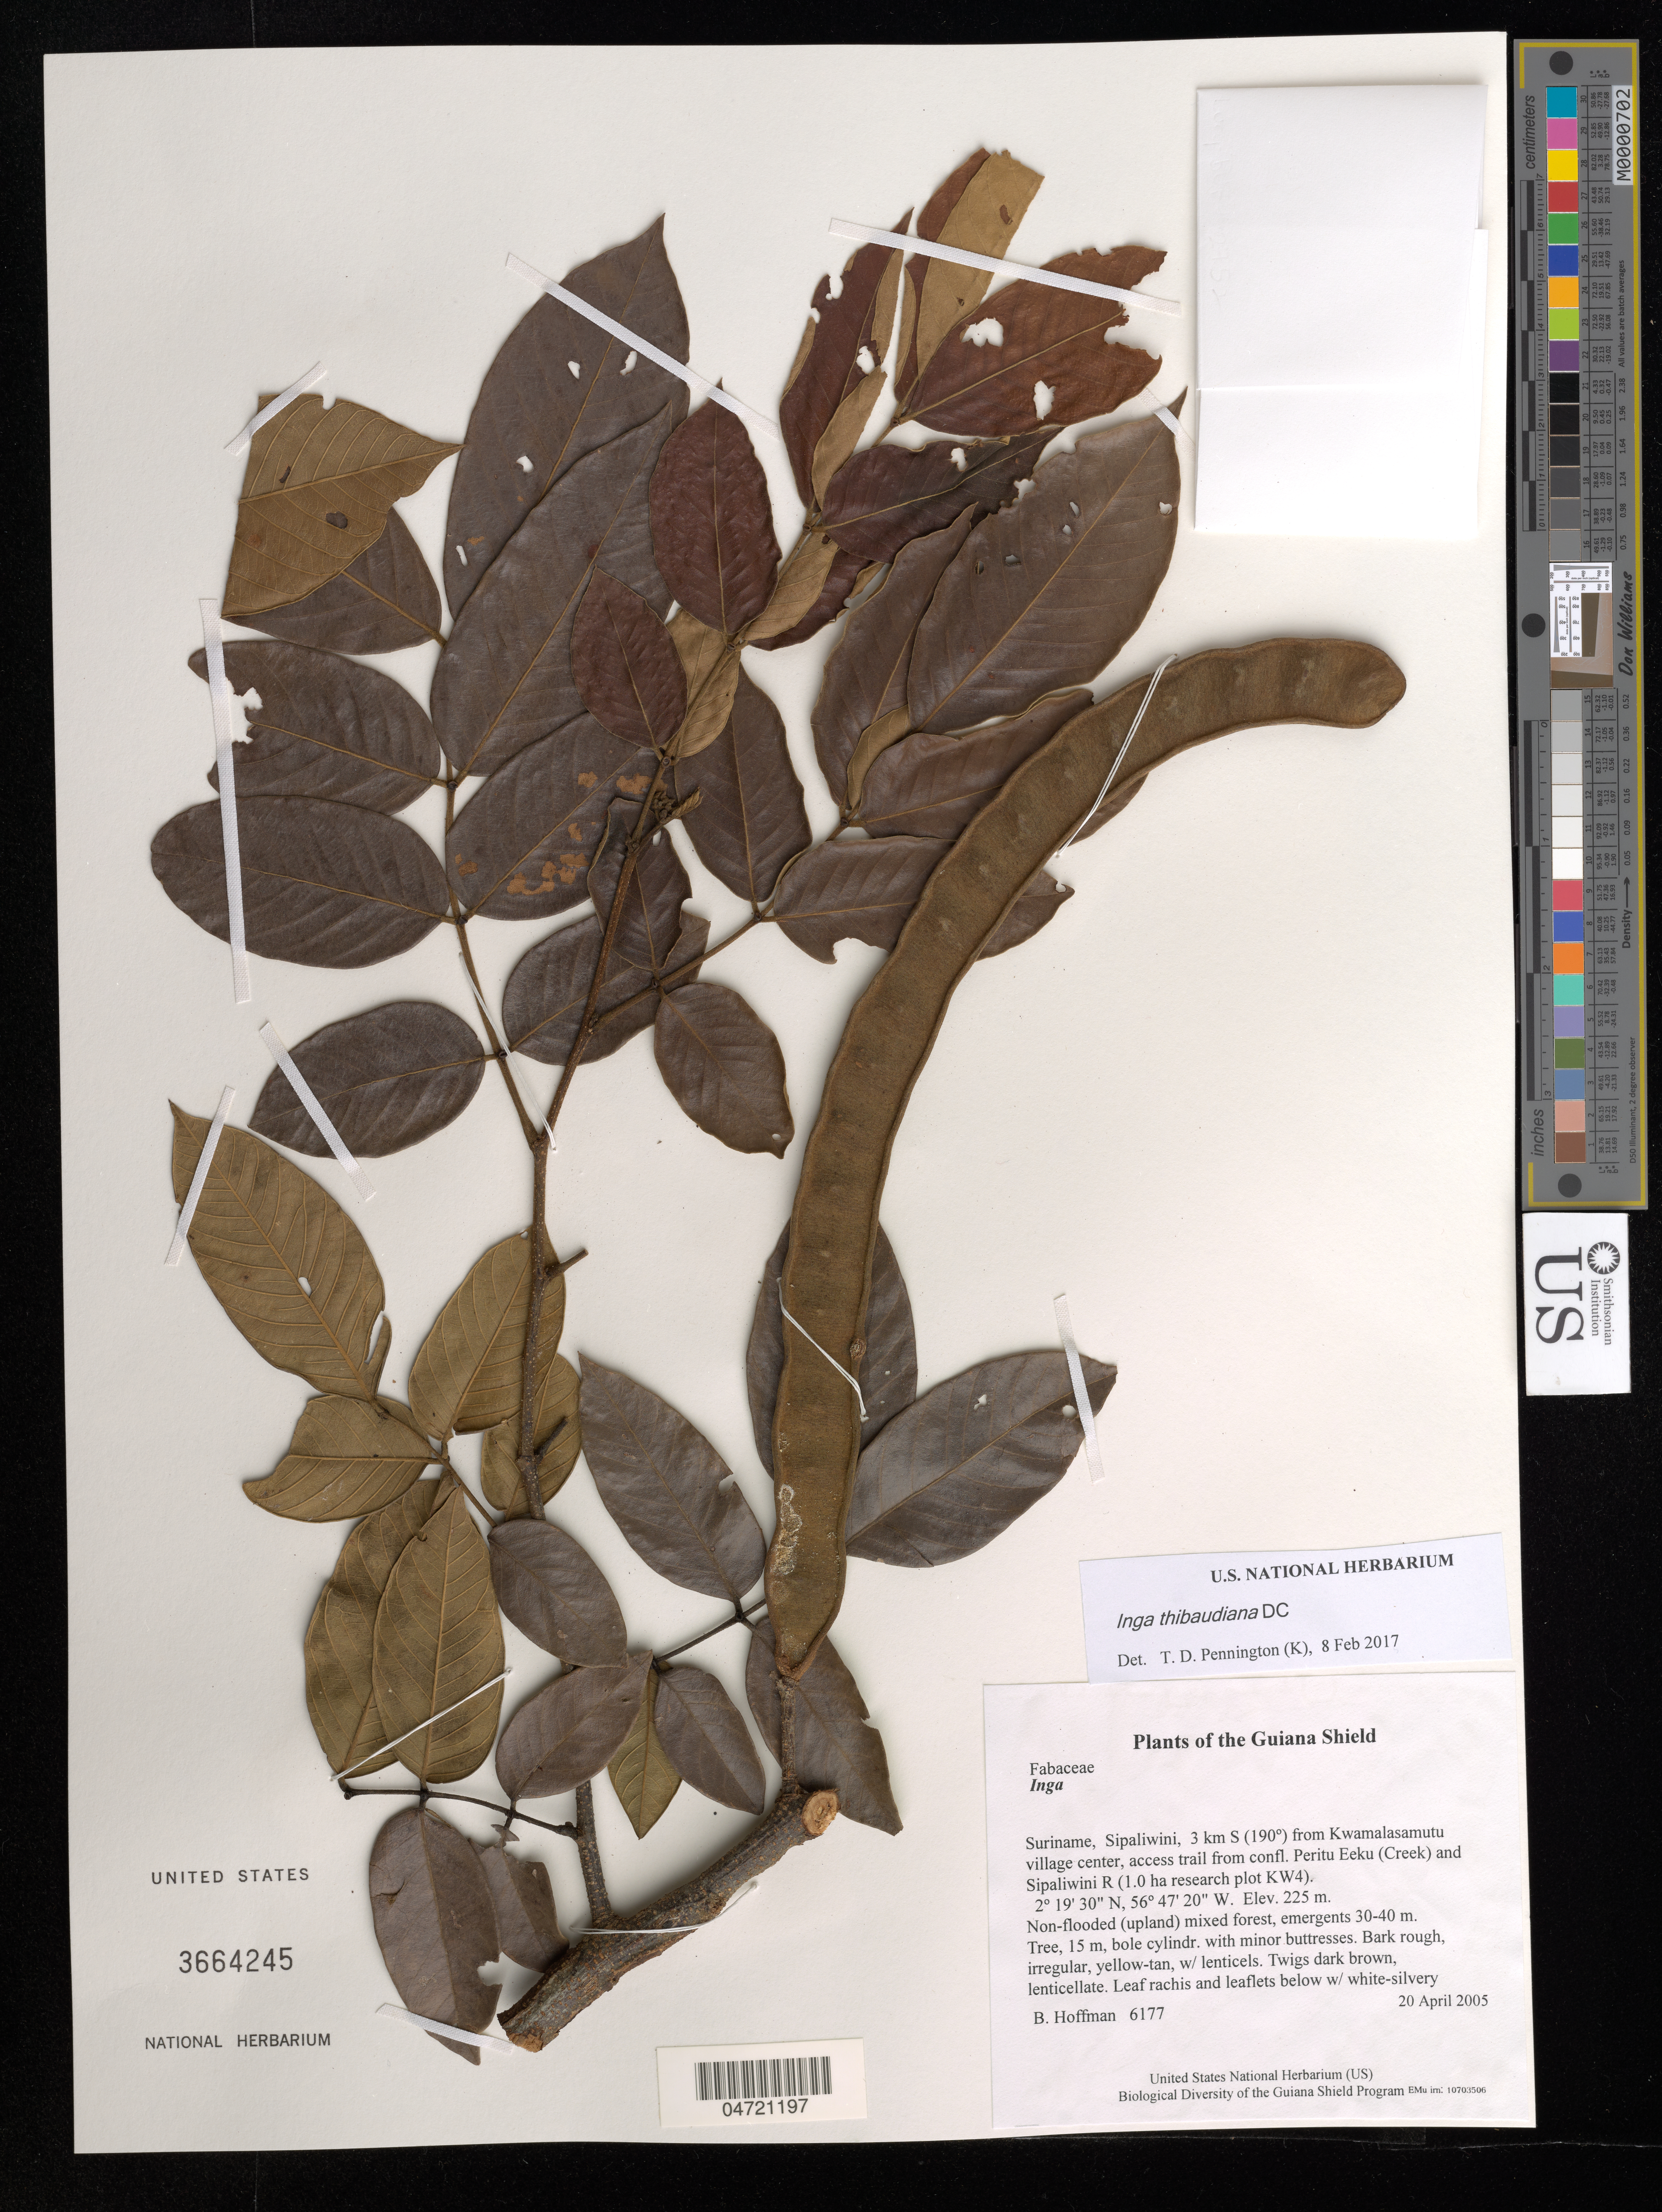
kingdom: Plantae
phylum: Tracheophyta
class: Magnoliopsida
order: Fabales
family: Fabaceae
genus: Inga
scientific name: Inga thibaudiana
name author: DC.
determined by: Pennington, T. D., (K)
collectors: B. Hoffman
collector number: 6177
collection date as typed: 20 April 2005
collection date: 2005-04-20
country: Suriname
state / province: Sipaliwini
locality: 3 km S (190º) from Kwamalasamutu village center, access trail from confl. Peritu Eeku (Creek) and Sipaliwini R (1.0 ha research plot KW4)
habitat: Non-flooded (upland) mixed forest, emergents 30-40 m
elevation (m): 225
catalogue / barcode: US 3664245